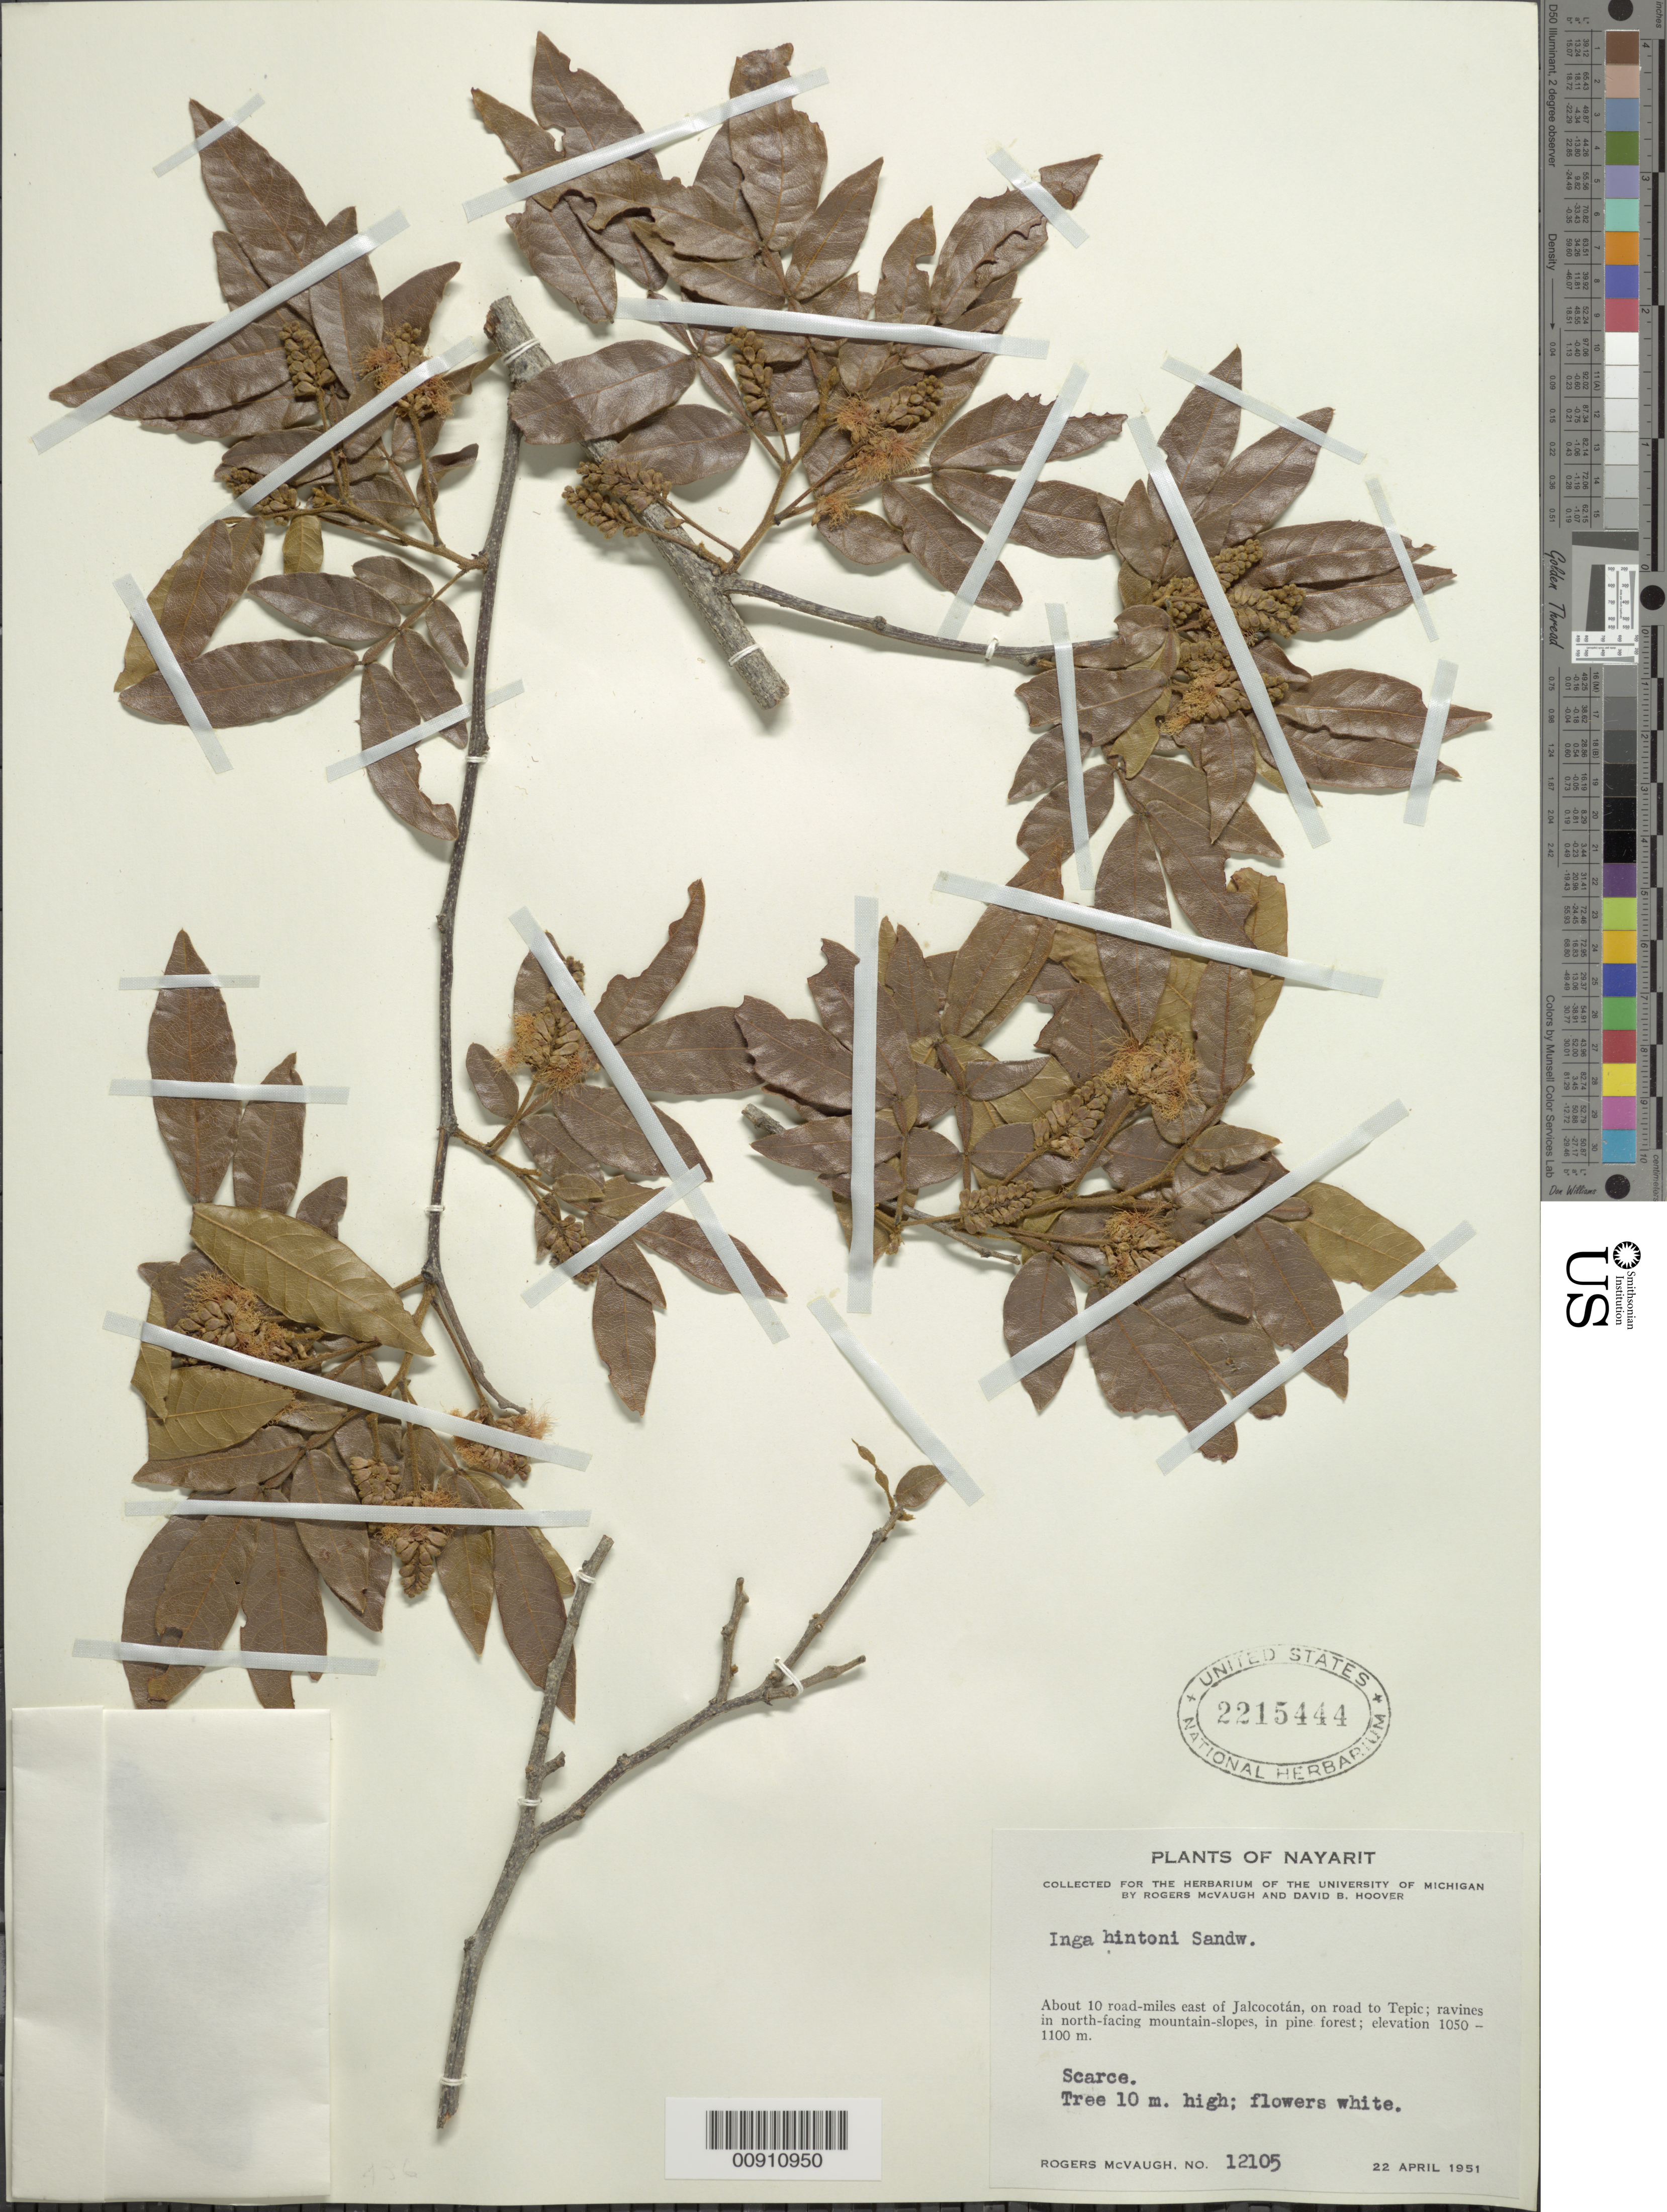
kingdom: Plantae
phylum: Tracheophyta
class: Magnoliopsida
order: Fabales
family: Fabaceae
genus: Inga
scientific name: Inga micheliana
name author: Harms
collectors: R. McVaugh & D. B. Hoover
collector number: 12105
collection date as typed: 22 Apr 1951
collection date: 1951-04-22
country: Mexico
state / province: Nayarit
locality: About 10 road-miles east of Jalcocotán, on road to Tepic.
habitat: Ravines in north-facing mountain-slopes, in pine forest.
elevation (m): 1100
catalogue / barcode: US 2215444